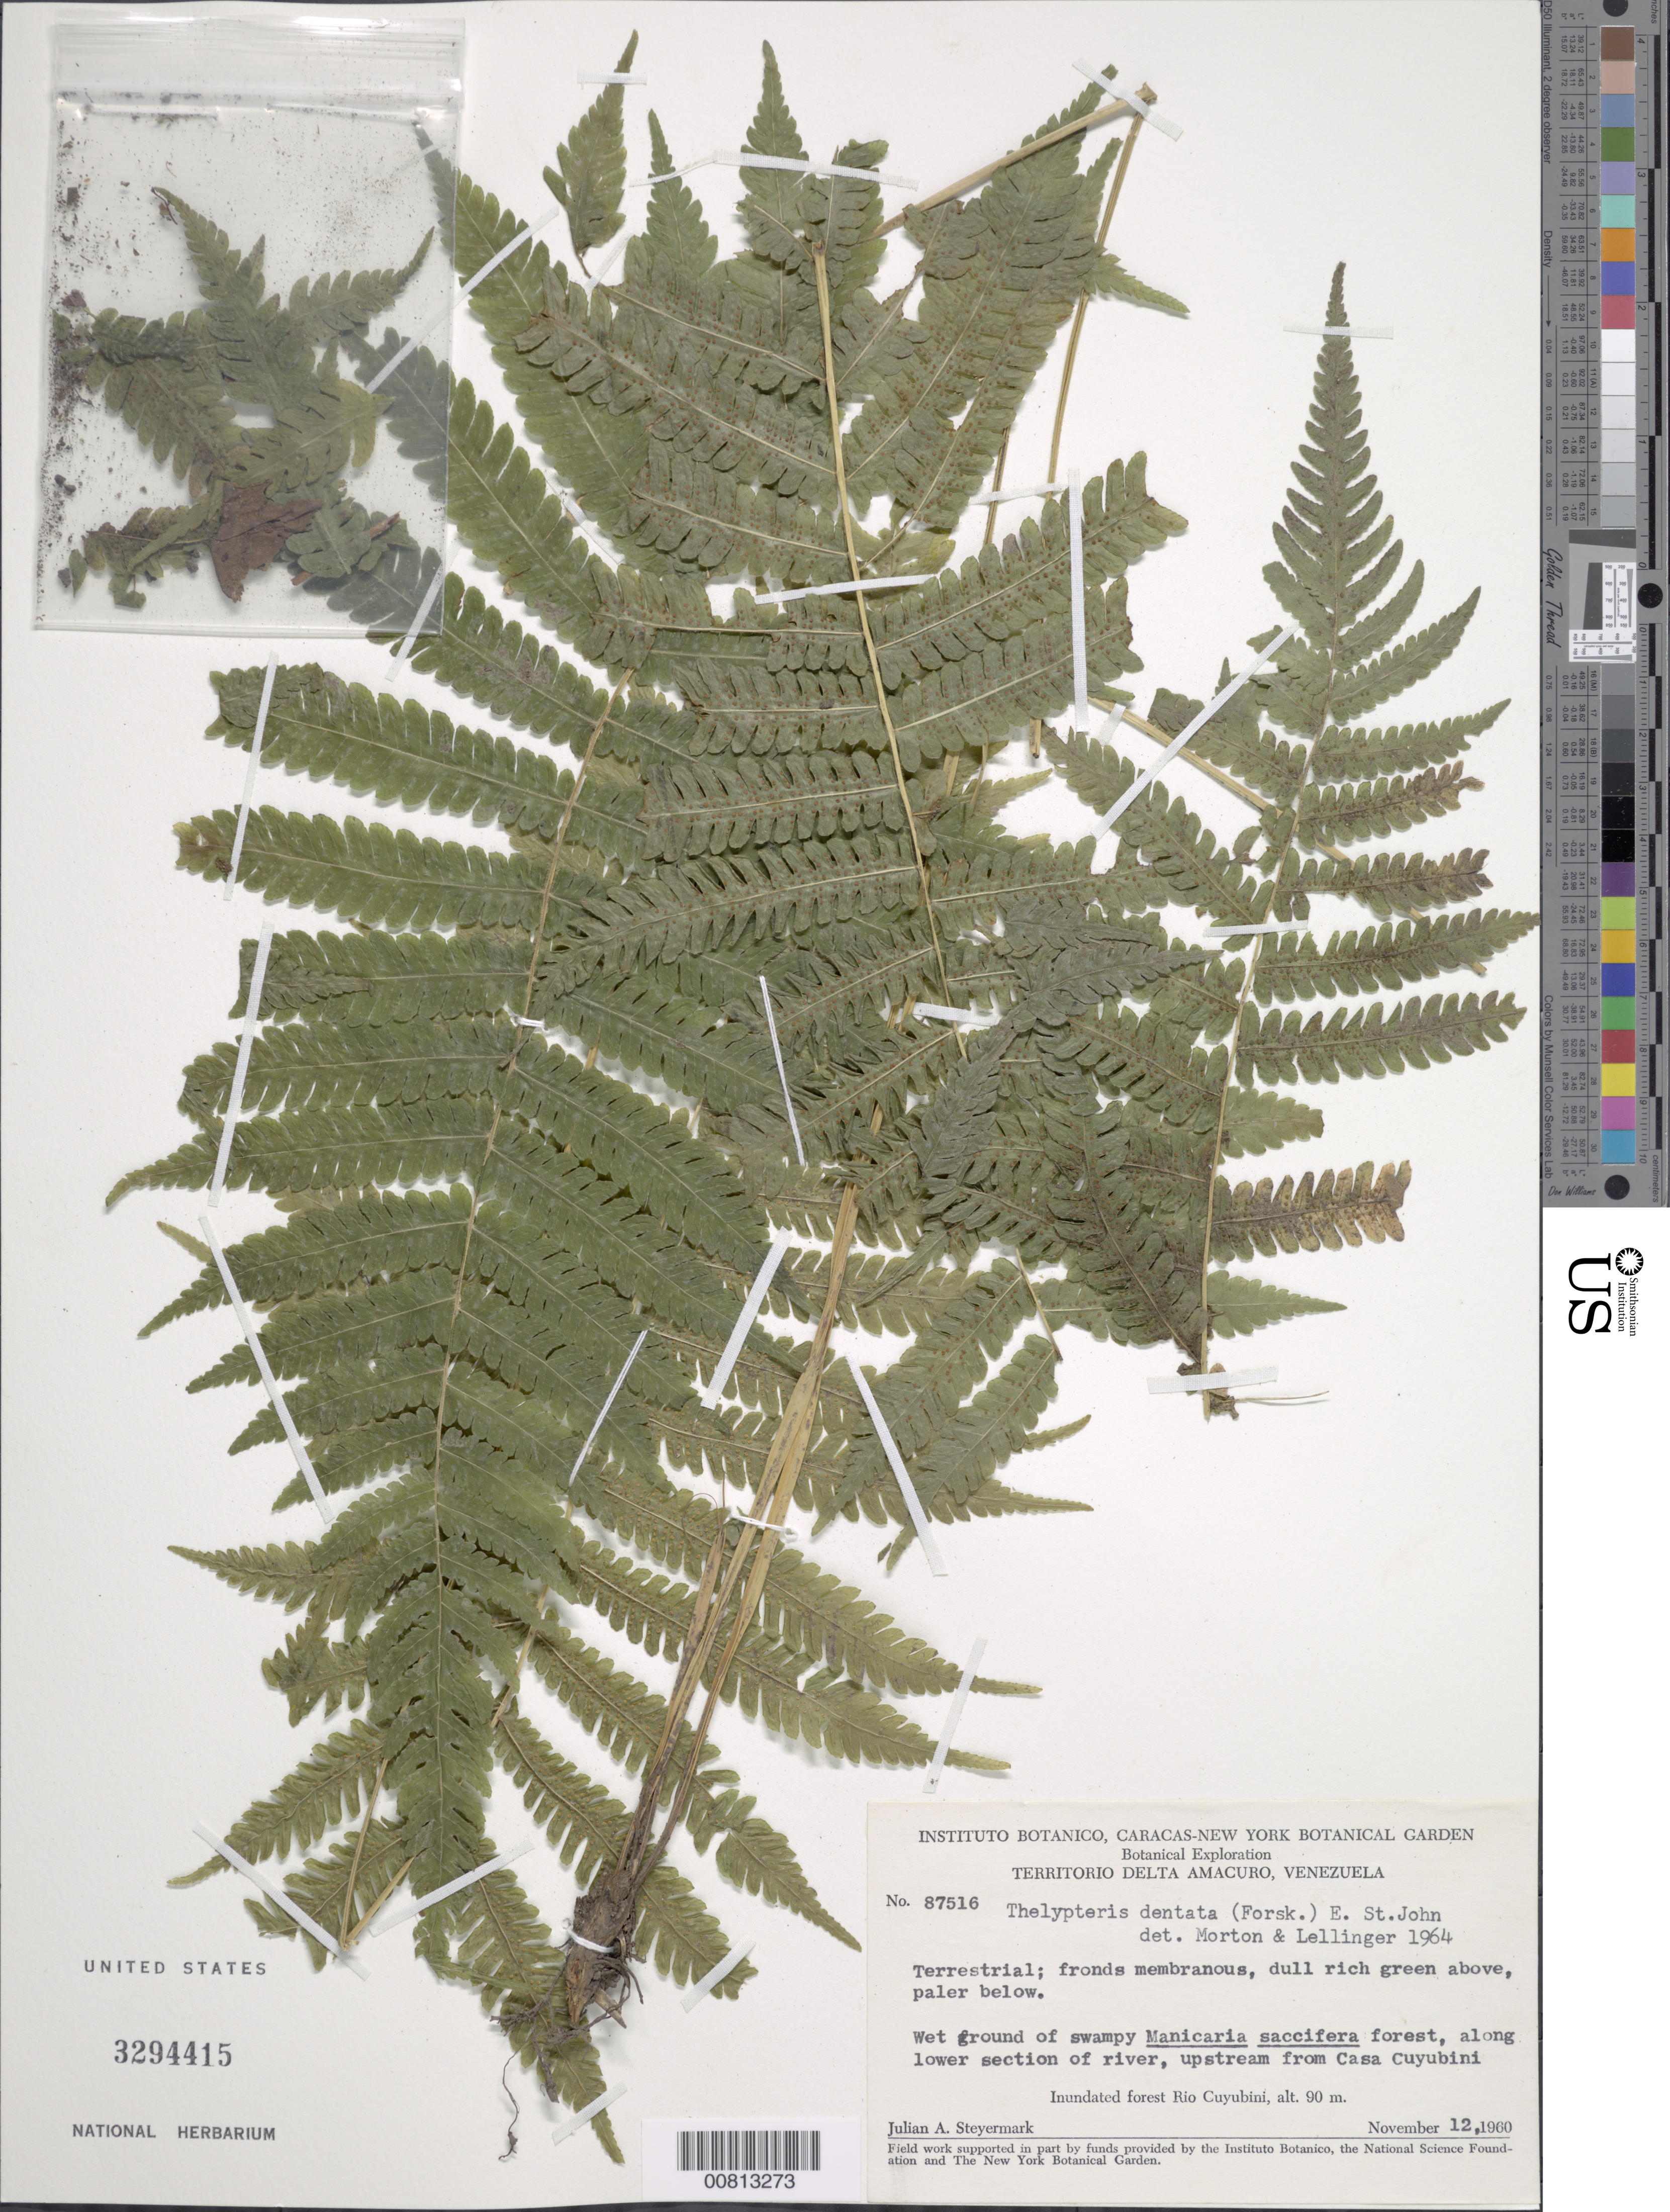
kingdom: Plantae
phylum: Tracheophyta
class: Polypodiopsida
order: Polypodiales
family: Thelypteridaceae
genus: Christella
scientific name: Christella dentata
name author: (Forssk.) Brownsey & Jermy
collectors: J. Steyermark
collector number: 87516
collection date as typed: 12-Nov-60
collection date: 1960-11-12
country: Venezuela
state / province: Delta Amacuro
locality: Río Cuyubini, along lower section of river, upstream from Casa Cuyubini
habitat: Wet ground of swampy Manicaria saccifera forest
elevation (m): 90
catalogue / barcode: US 3294415